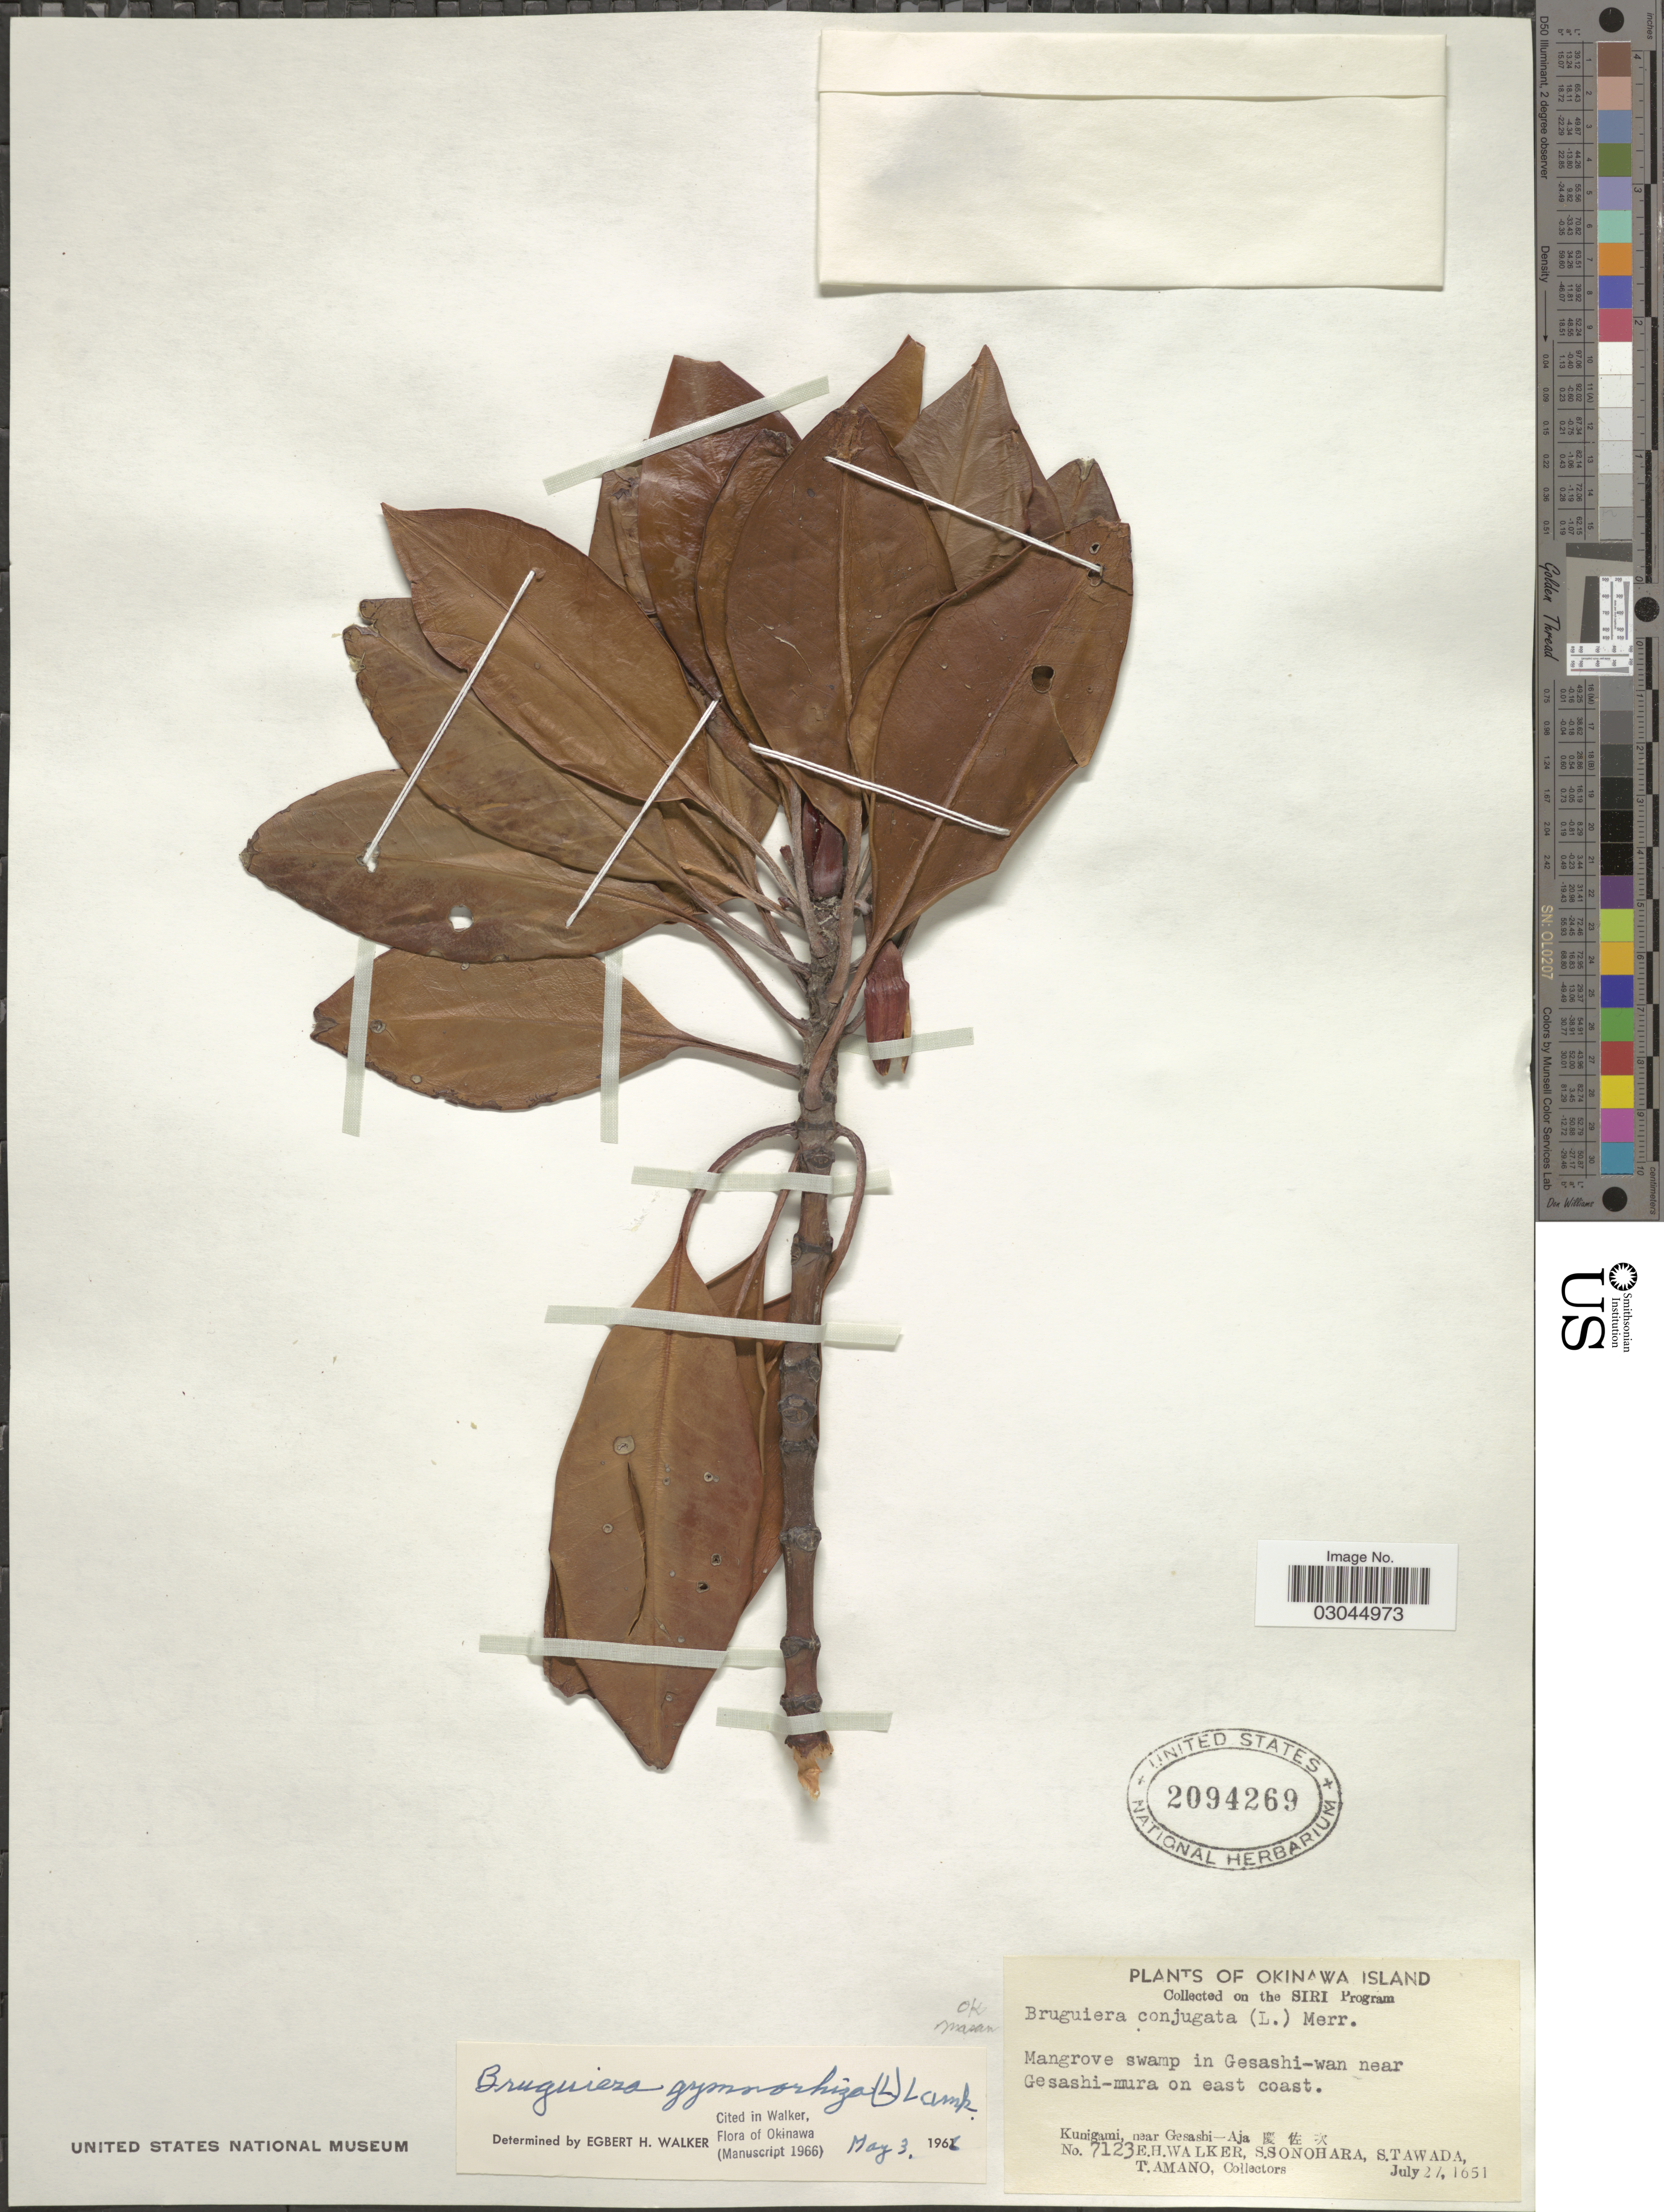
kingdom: Plantae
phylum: Tracheophyta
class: Magnoliopsida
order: Malpighiales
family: Rhizophoraceae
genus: Bruguiera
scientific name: Bruguiera gymnorhiza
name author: (L.) Savigny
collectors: E. H. Walker, S. Sonohara, S. Tawada & T. Amano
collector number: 7123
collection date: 1851-07-27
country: Japan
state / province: Okinawa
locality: Okinawa Island, Mangrove swamp in Gesashi-wan near Gesashi-mura on east coast, Kunigami, near Gesashi-Aja.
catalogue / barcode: US 2094269